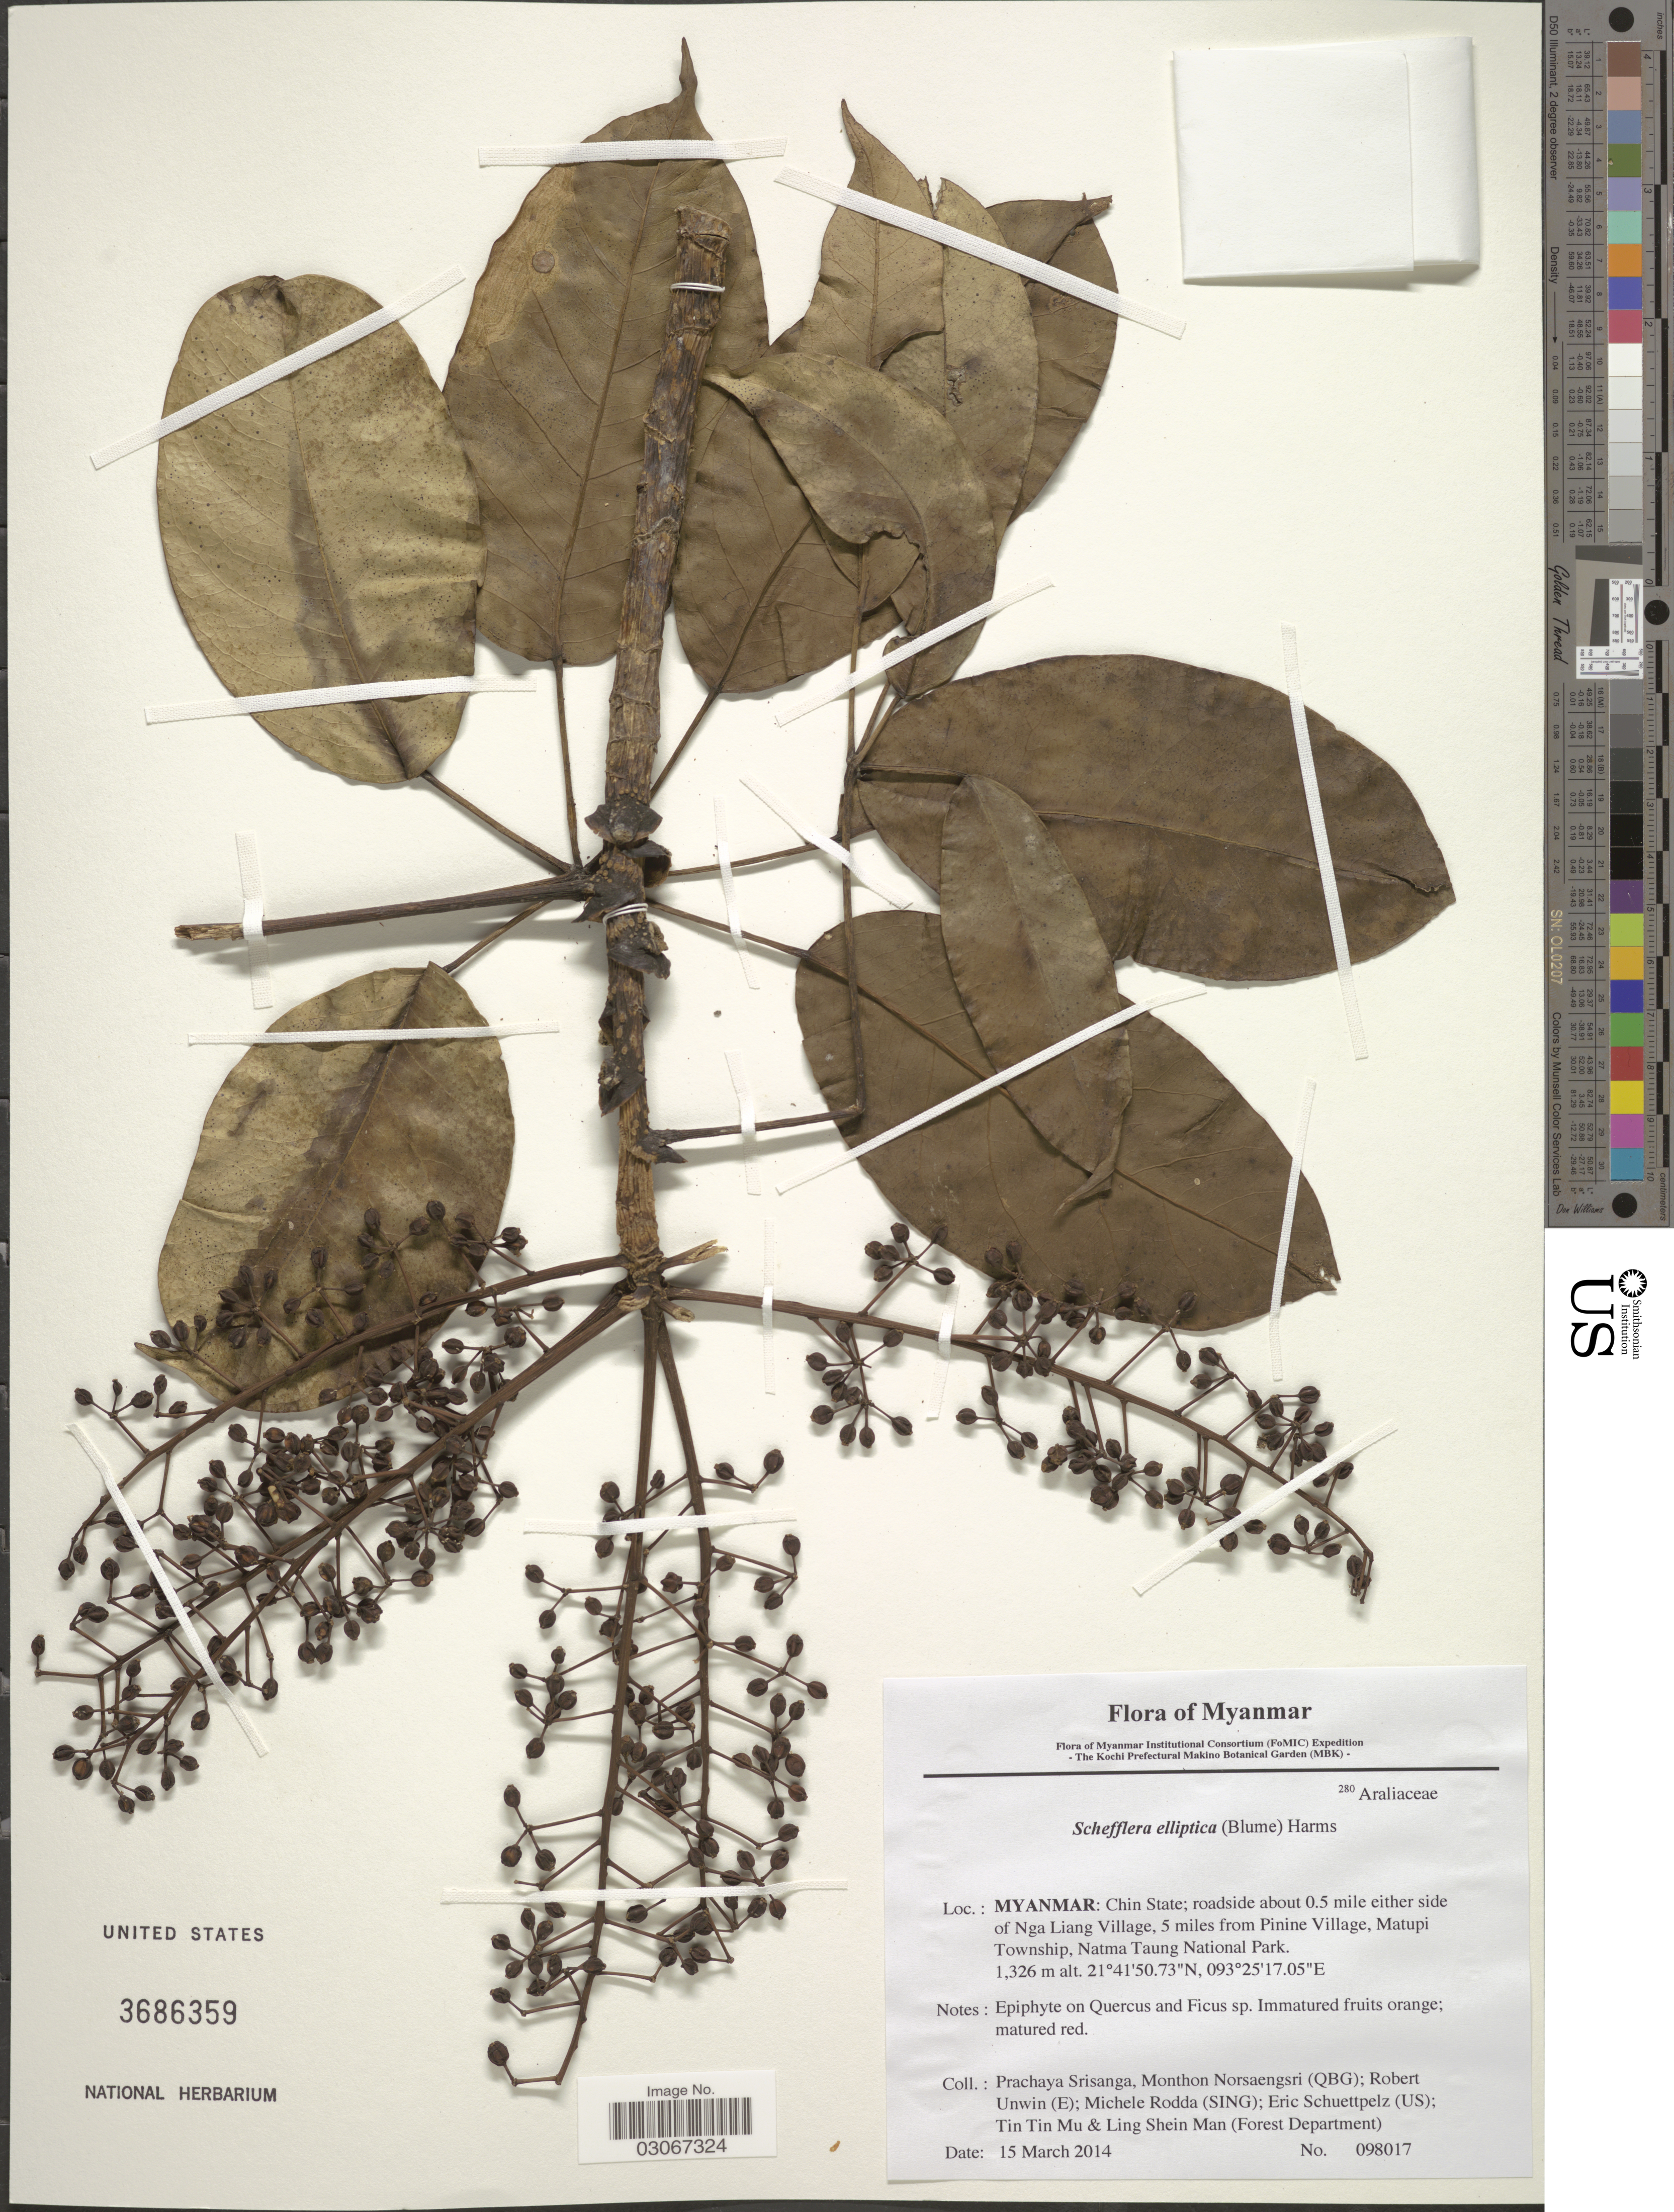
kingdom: Plantae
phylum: Tracheophyta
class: Magnoliopsida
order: Apiales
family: Araliaceae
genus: Schefflera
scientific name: Schefflera elliptica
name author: (Blume) Harms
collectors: P. Srisanga, M. Norsaengsri, R. Unwin, M. Rodda & et al.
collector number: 098017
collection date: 2014-03-15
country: Myanmar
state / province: Chin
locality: Chin State; roadside about 0.5 mile either side of Nga Liang Village, 5 miles from Pinine Village, Matupi Township, Natma Taung National Park.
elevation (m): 1326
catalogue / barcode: US 3686359